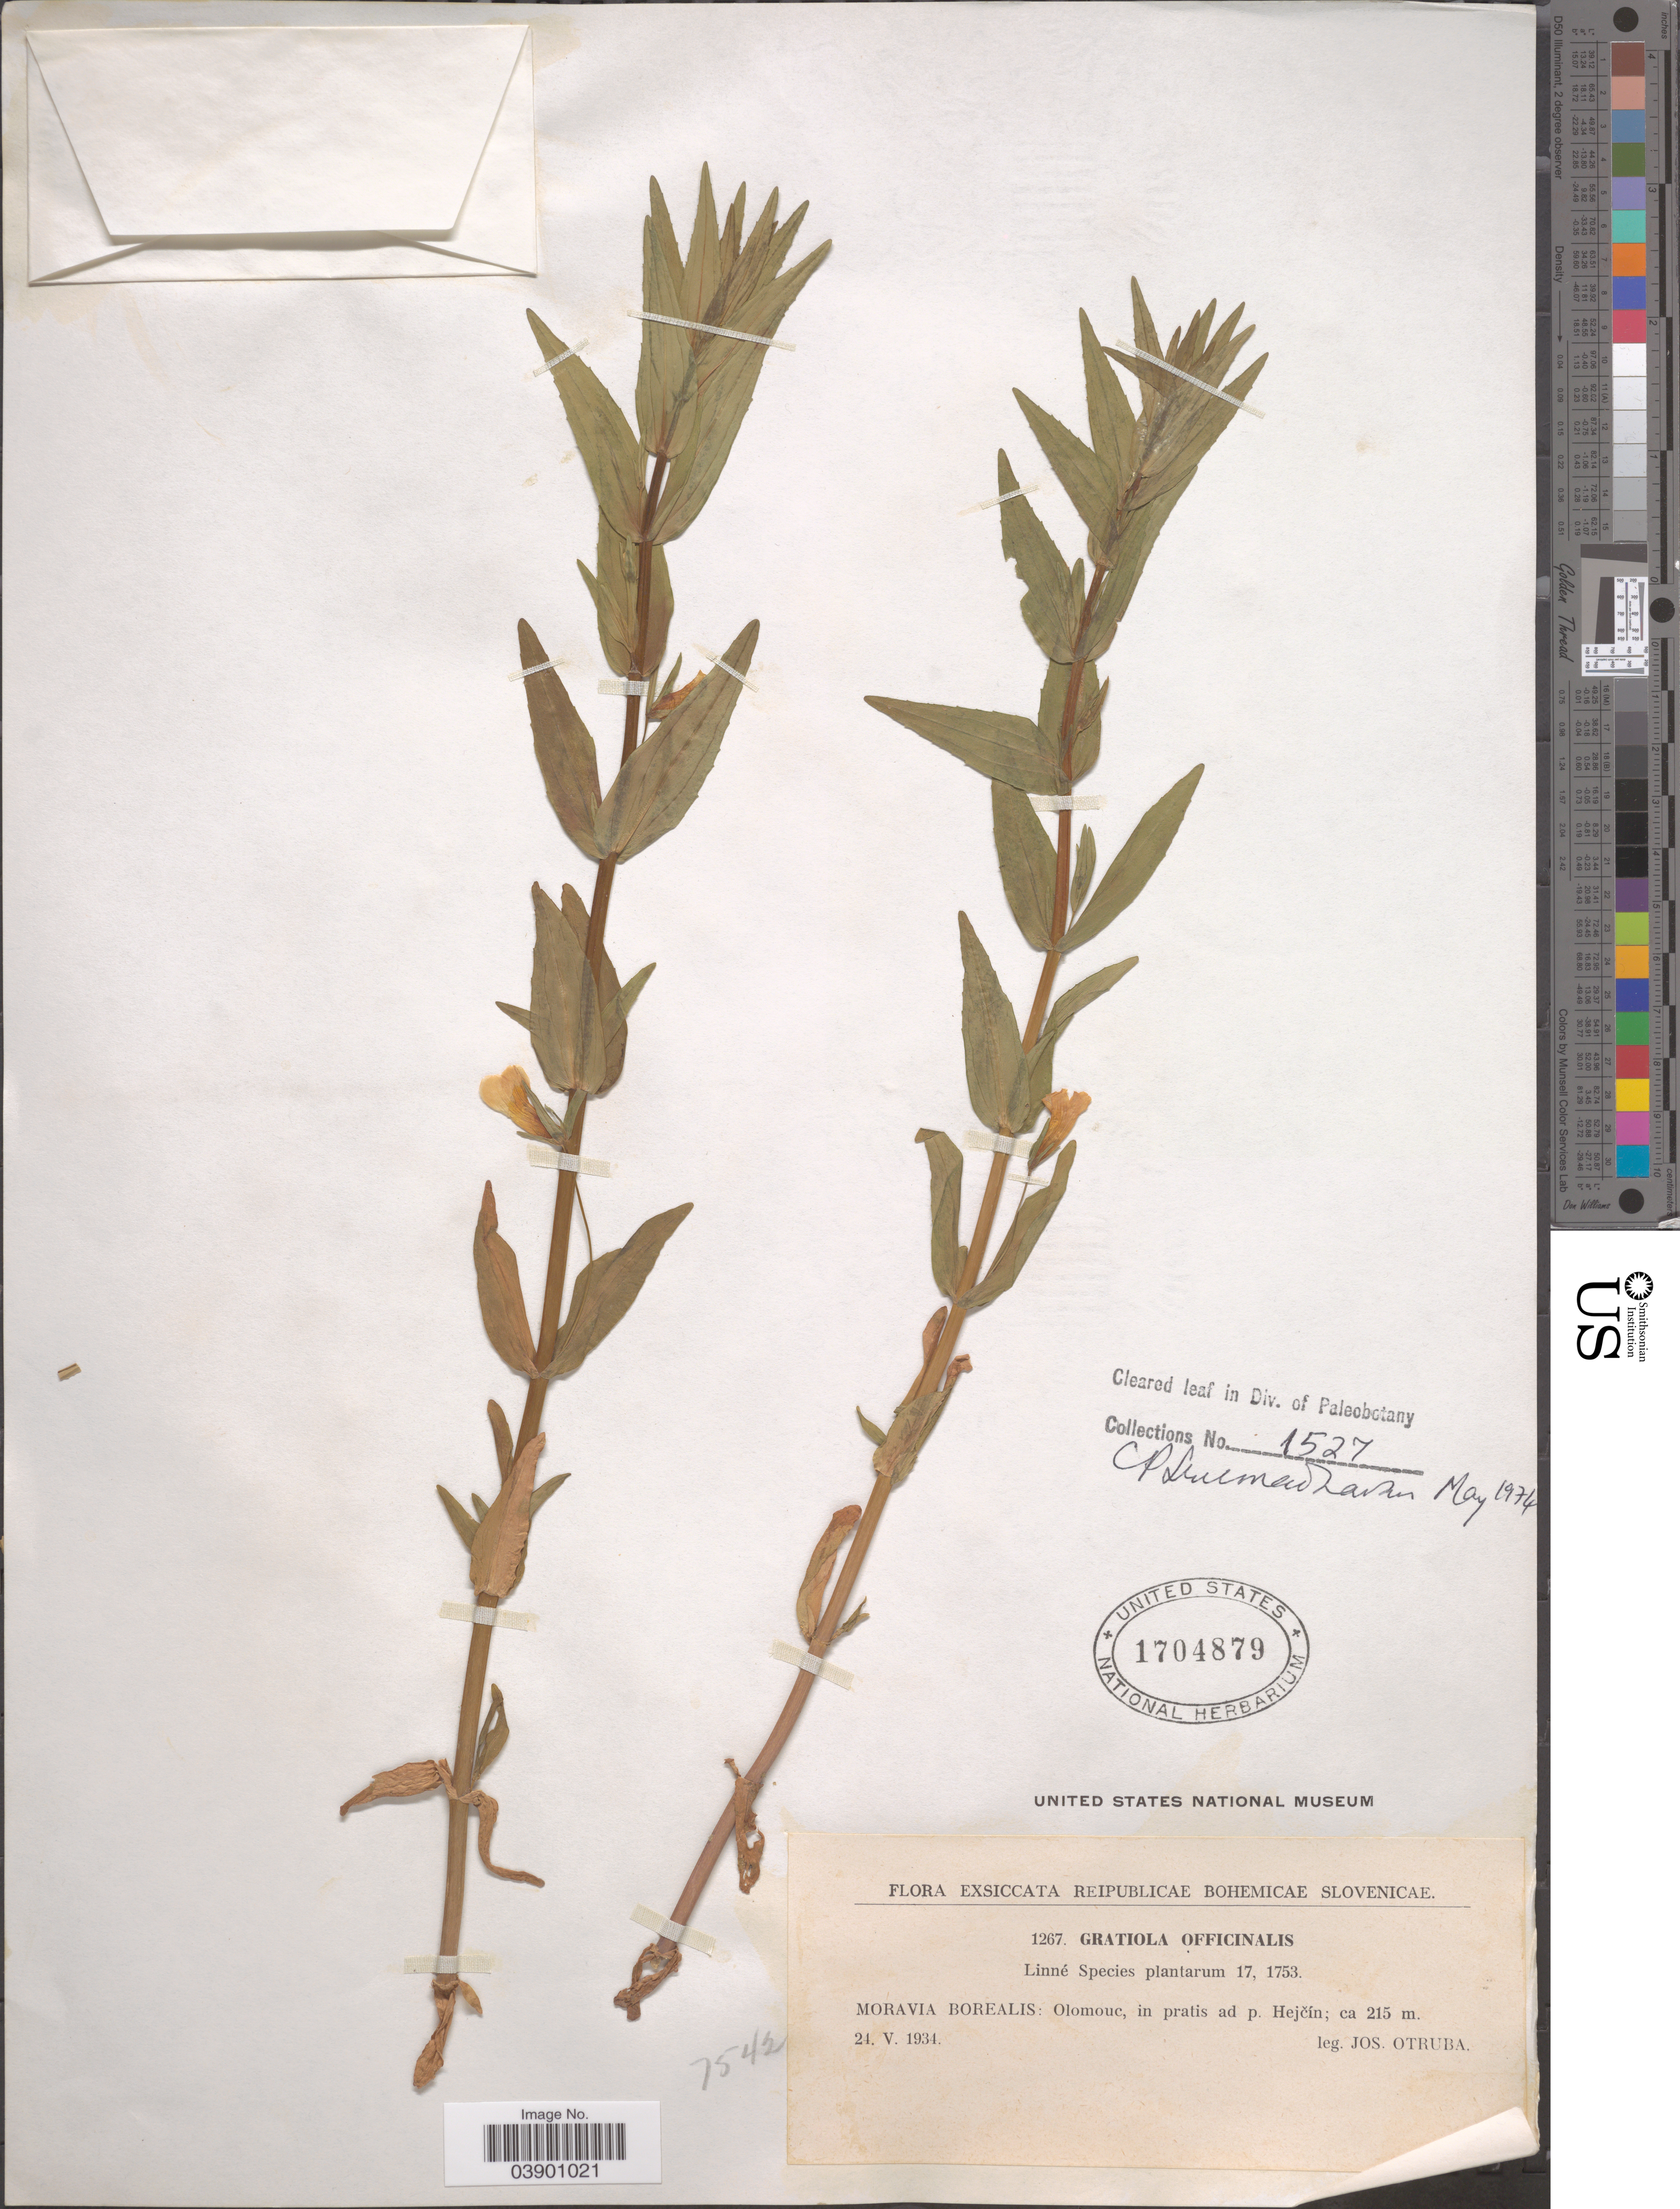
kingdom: Plantae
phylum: Tracheophyta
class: Magnoliopsida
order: Lamiales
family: Plantaginaceae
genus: Gratiola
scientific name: Gratiola officinalis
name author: L.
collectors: J. Otruba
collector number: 1267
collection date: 1934-05-24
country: Czechia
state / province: Olomouc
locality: Moravia Borealis: Olomouc, in pratis ad p. Hejĕin.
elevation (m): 215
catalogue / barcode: US 1704879